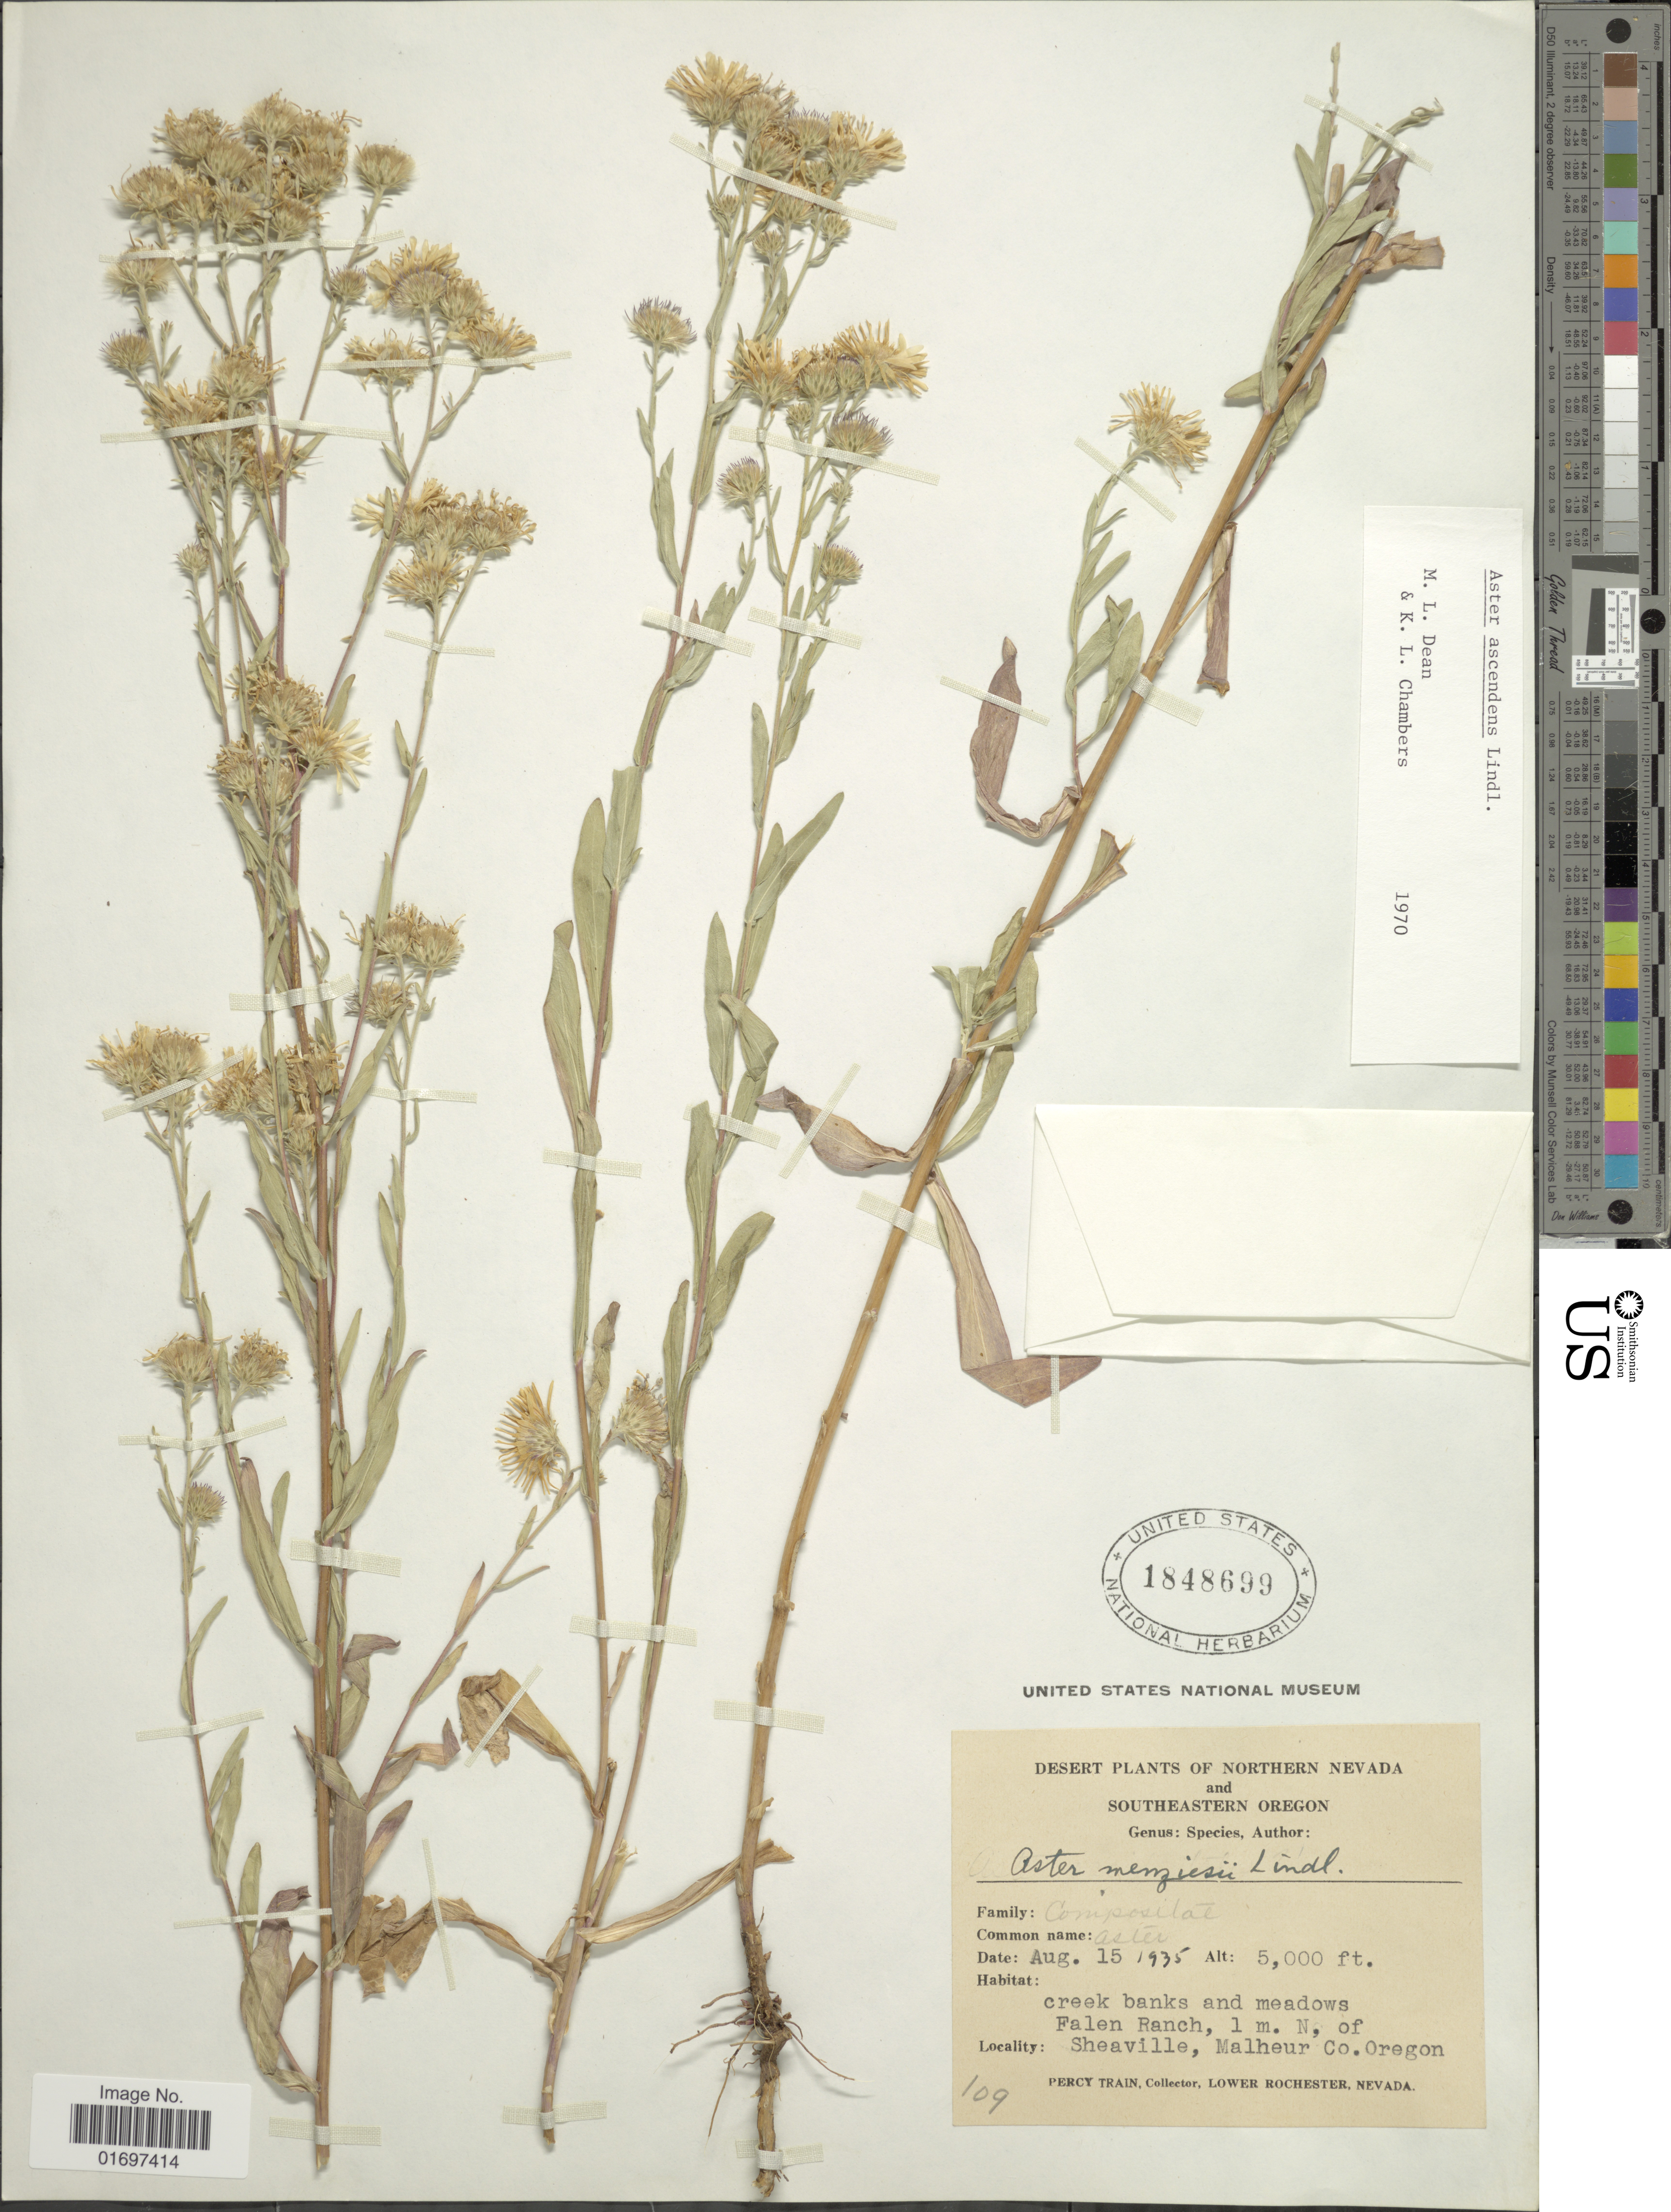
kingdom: Plantae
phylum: Tracheophyta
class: Magnoliopsida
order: Asterales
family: Asteraceae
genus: Symphyotrichum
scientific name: Symphyotrichum ascendens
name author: (Lindl.) G.L. Nesom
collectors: P. Train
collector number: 109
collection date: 1935-08-15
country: United States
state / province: Oregon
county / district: Malheur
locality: Northern Nevada and Southeastern Oregon. Creek banks and meadows Falen Ranch, 1 m. N. of Sheaville, Malheur Co. Oregon.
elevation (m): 1524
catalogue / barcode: US 1848699